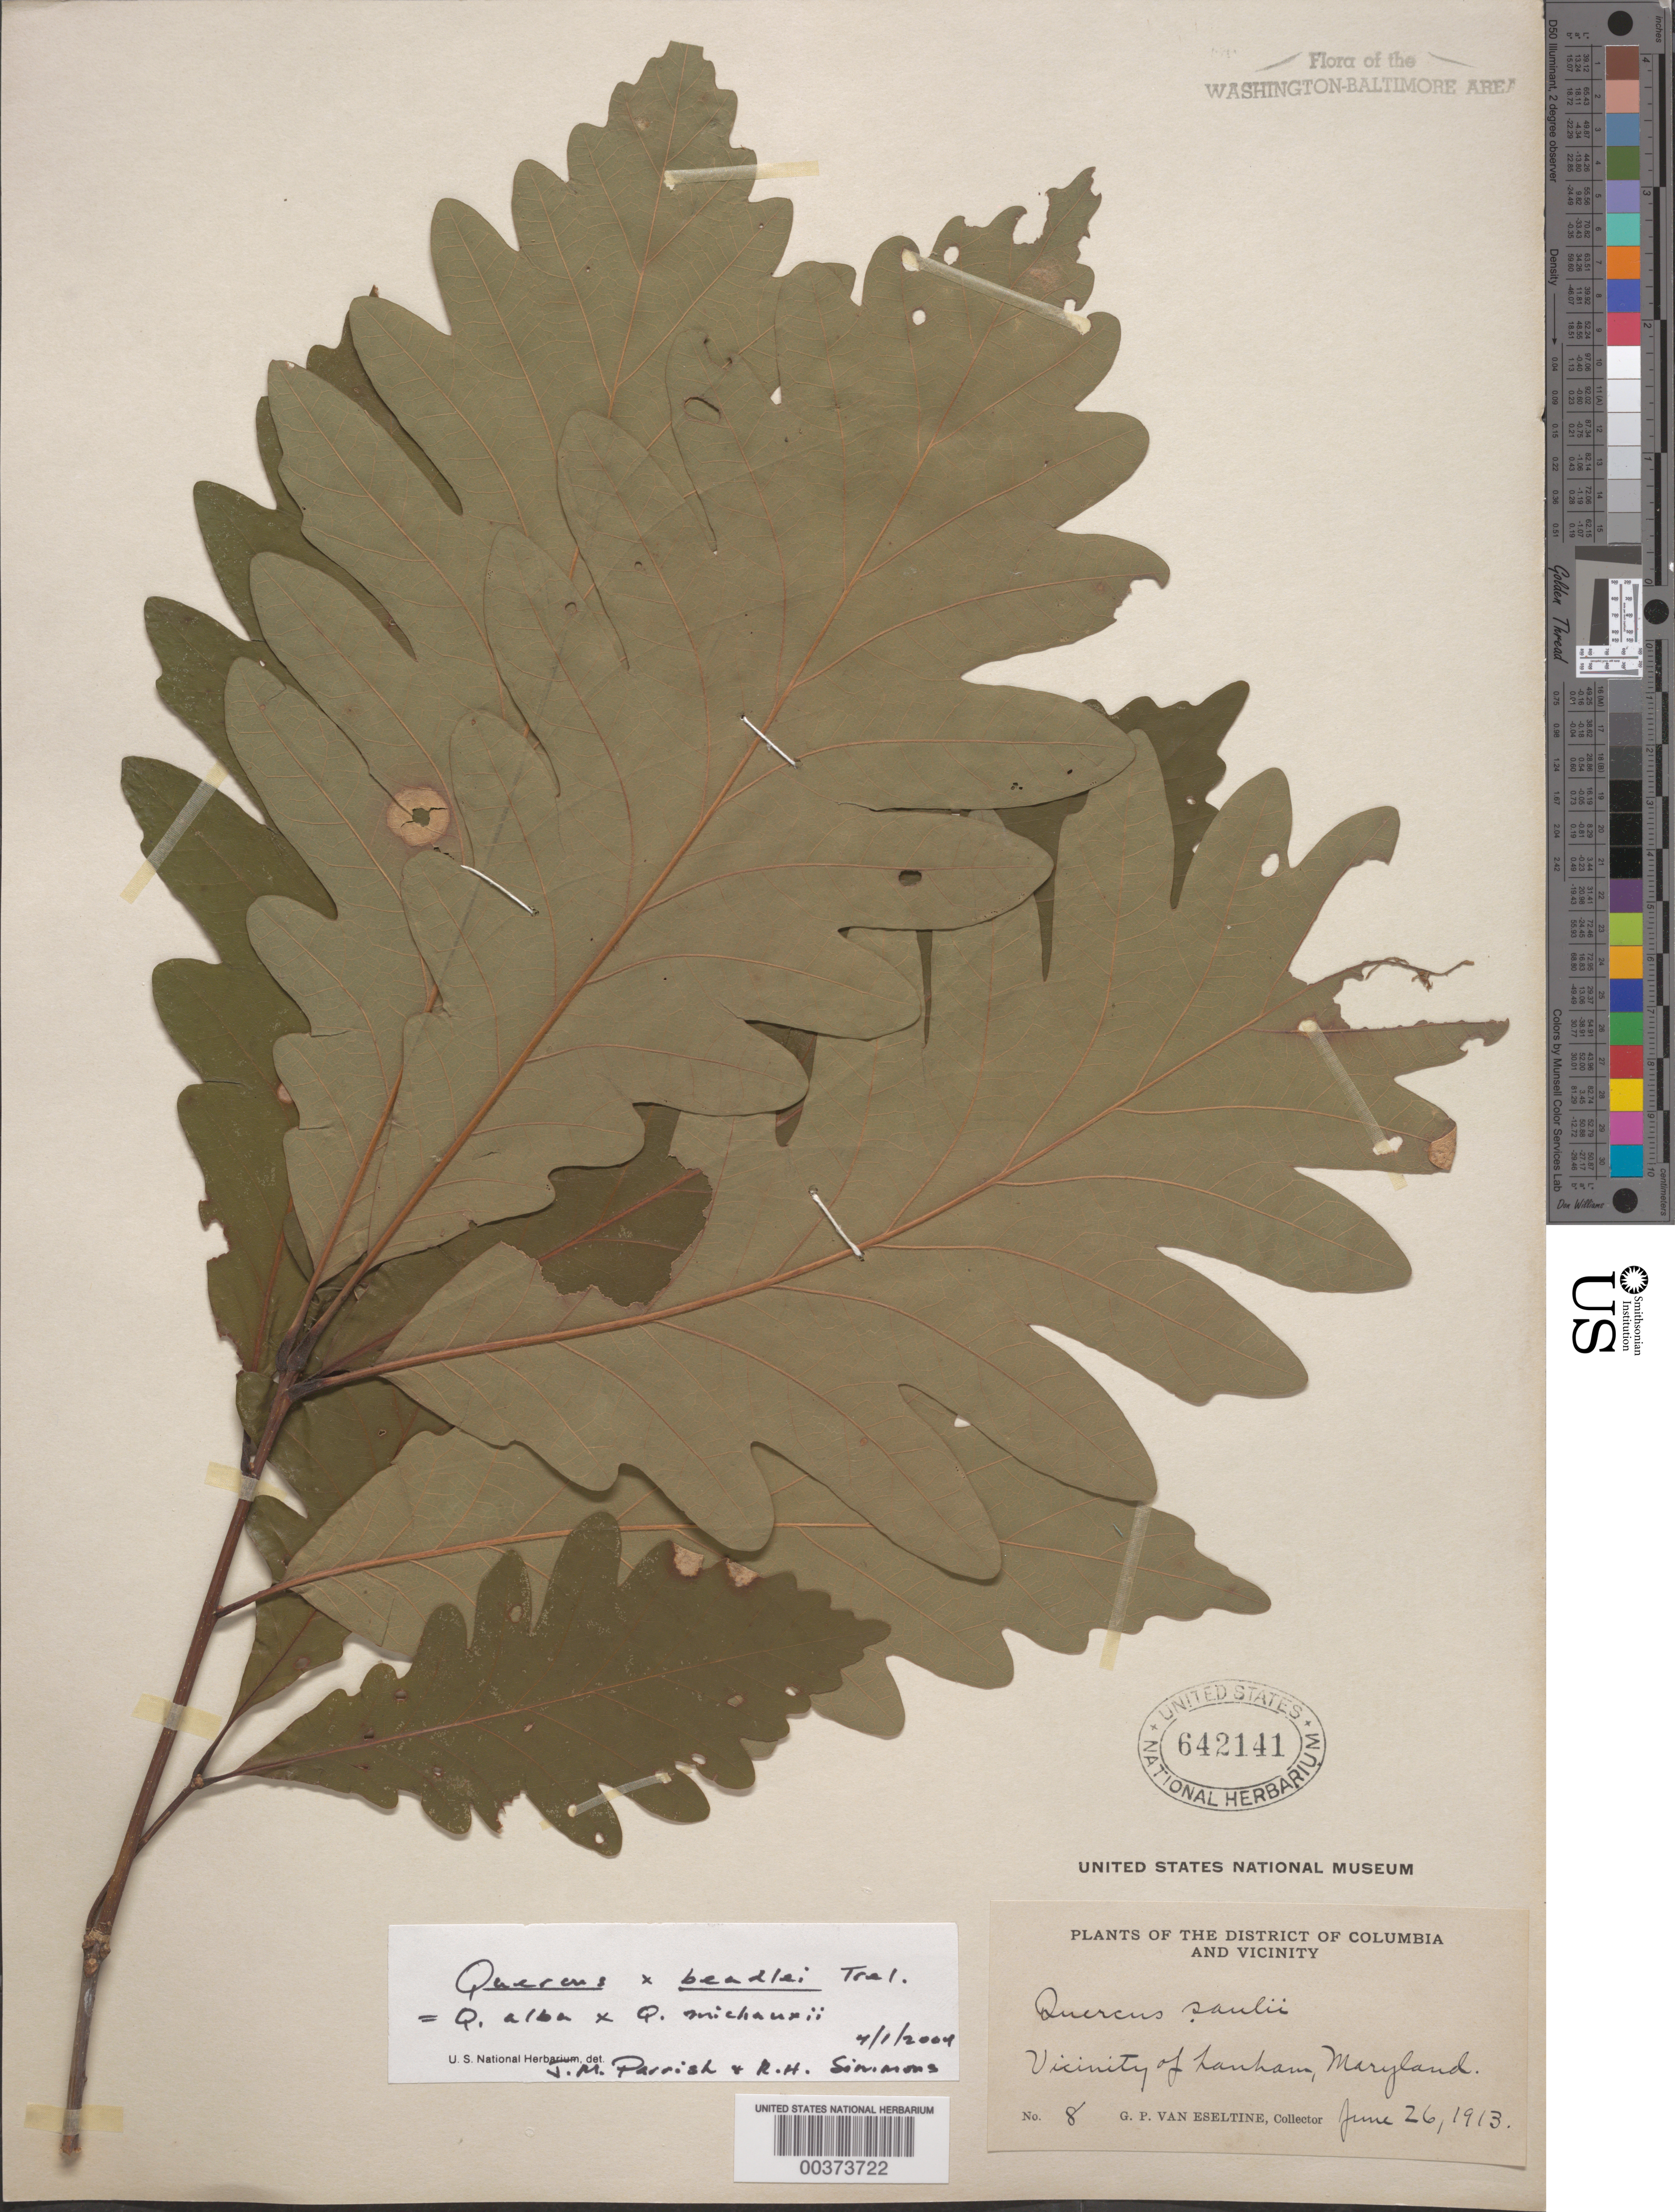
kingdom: Plantae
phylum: Tracheophyta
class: Magnoliopsida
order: Fagales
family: Fagaceae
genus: Quercus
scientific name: Quercus x beadlei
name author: Trel. ex E.J. Palmer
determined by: Simmons, R. H., (UNITED STATES)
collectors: G. P. Van Eseltine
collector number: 8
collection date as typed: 26 Jun 1913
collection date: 1913-06-26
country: United States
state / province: Maryland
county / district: Prince George's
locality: Lanham vicinity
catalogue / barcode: US 642141